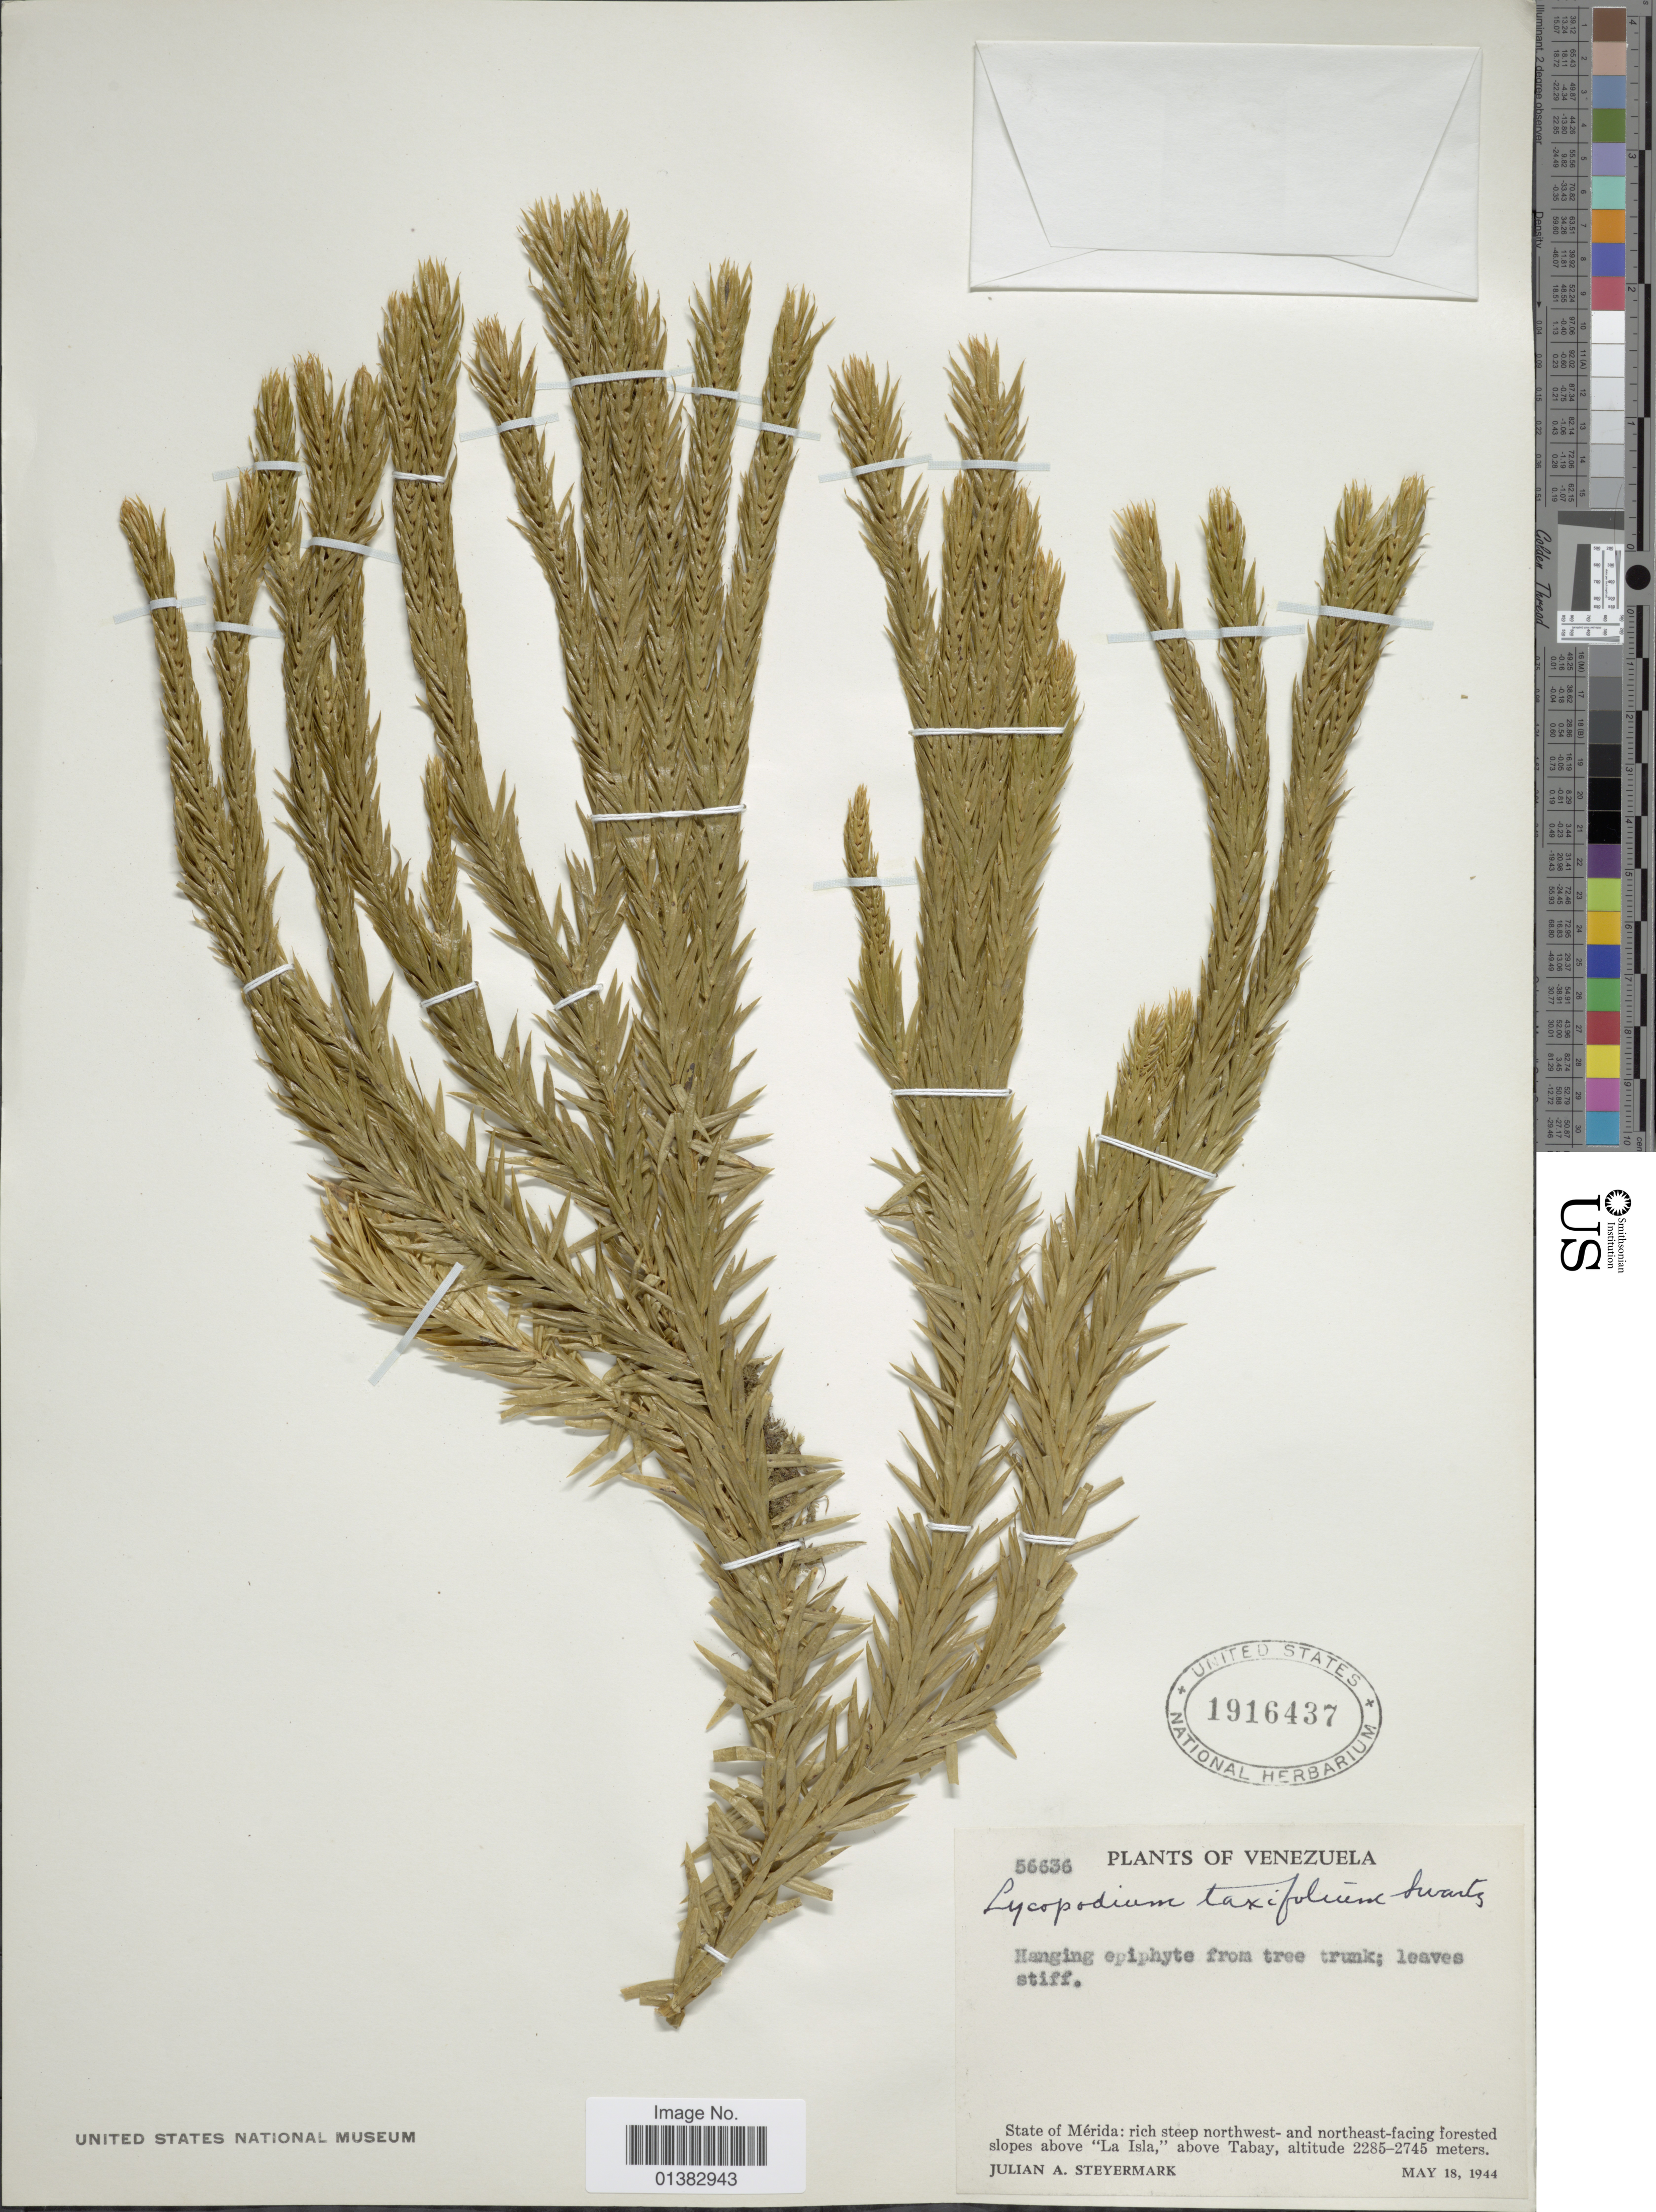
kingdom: Plantae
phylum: Tracheophyta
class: Lycopodiopsida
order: Lycopodiales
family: Lycopodiaceae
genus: Phlegmariurus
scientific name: Phlegmariurus taxifolius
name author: (Sw.) Á. Löve & D. Löve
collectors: J. Steyermark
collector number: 56636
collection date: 1944-05-18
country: Venezuela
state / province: Mérida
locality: Rich steep northwest-and northeast-facing forested slopes above "La Isla", above Tabay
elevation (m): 2285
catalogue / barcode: US 1916437